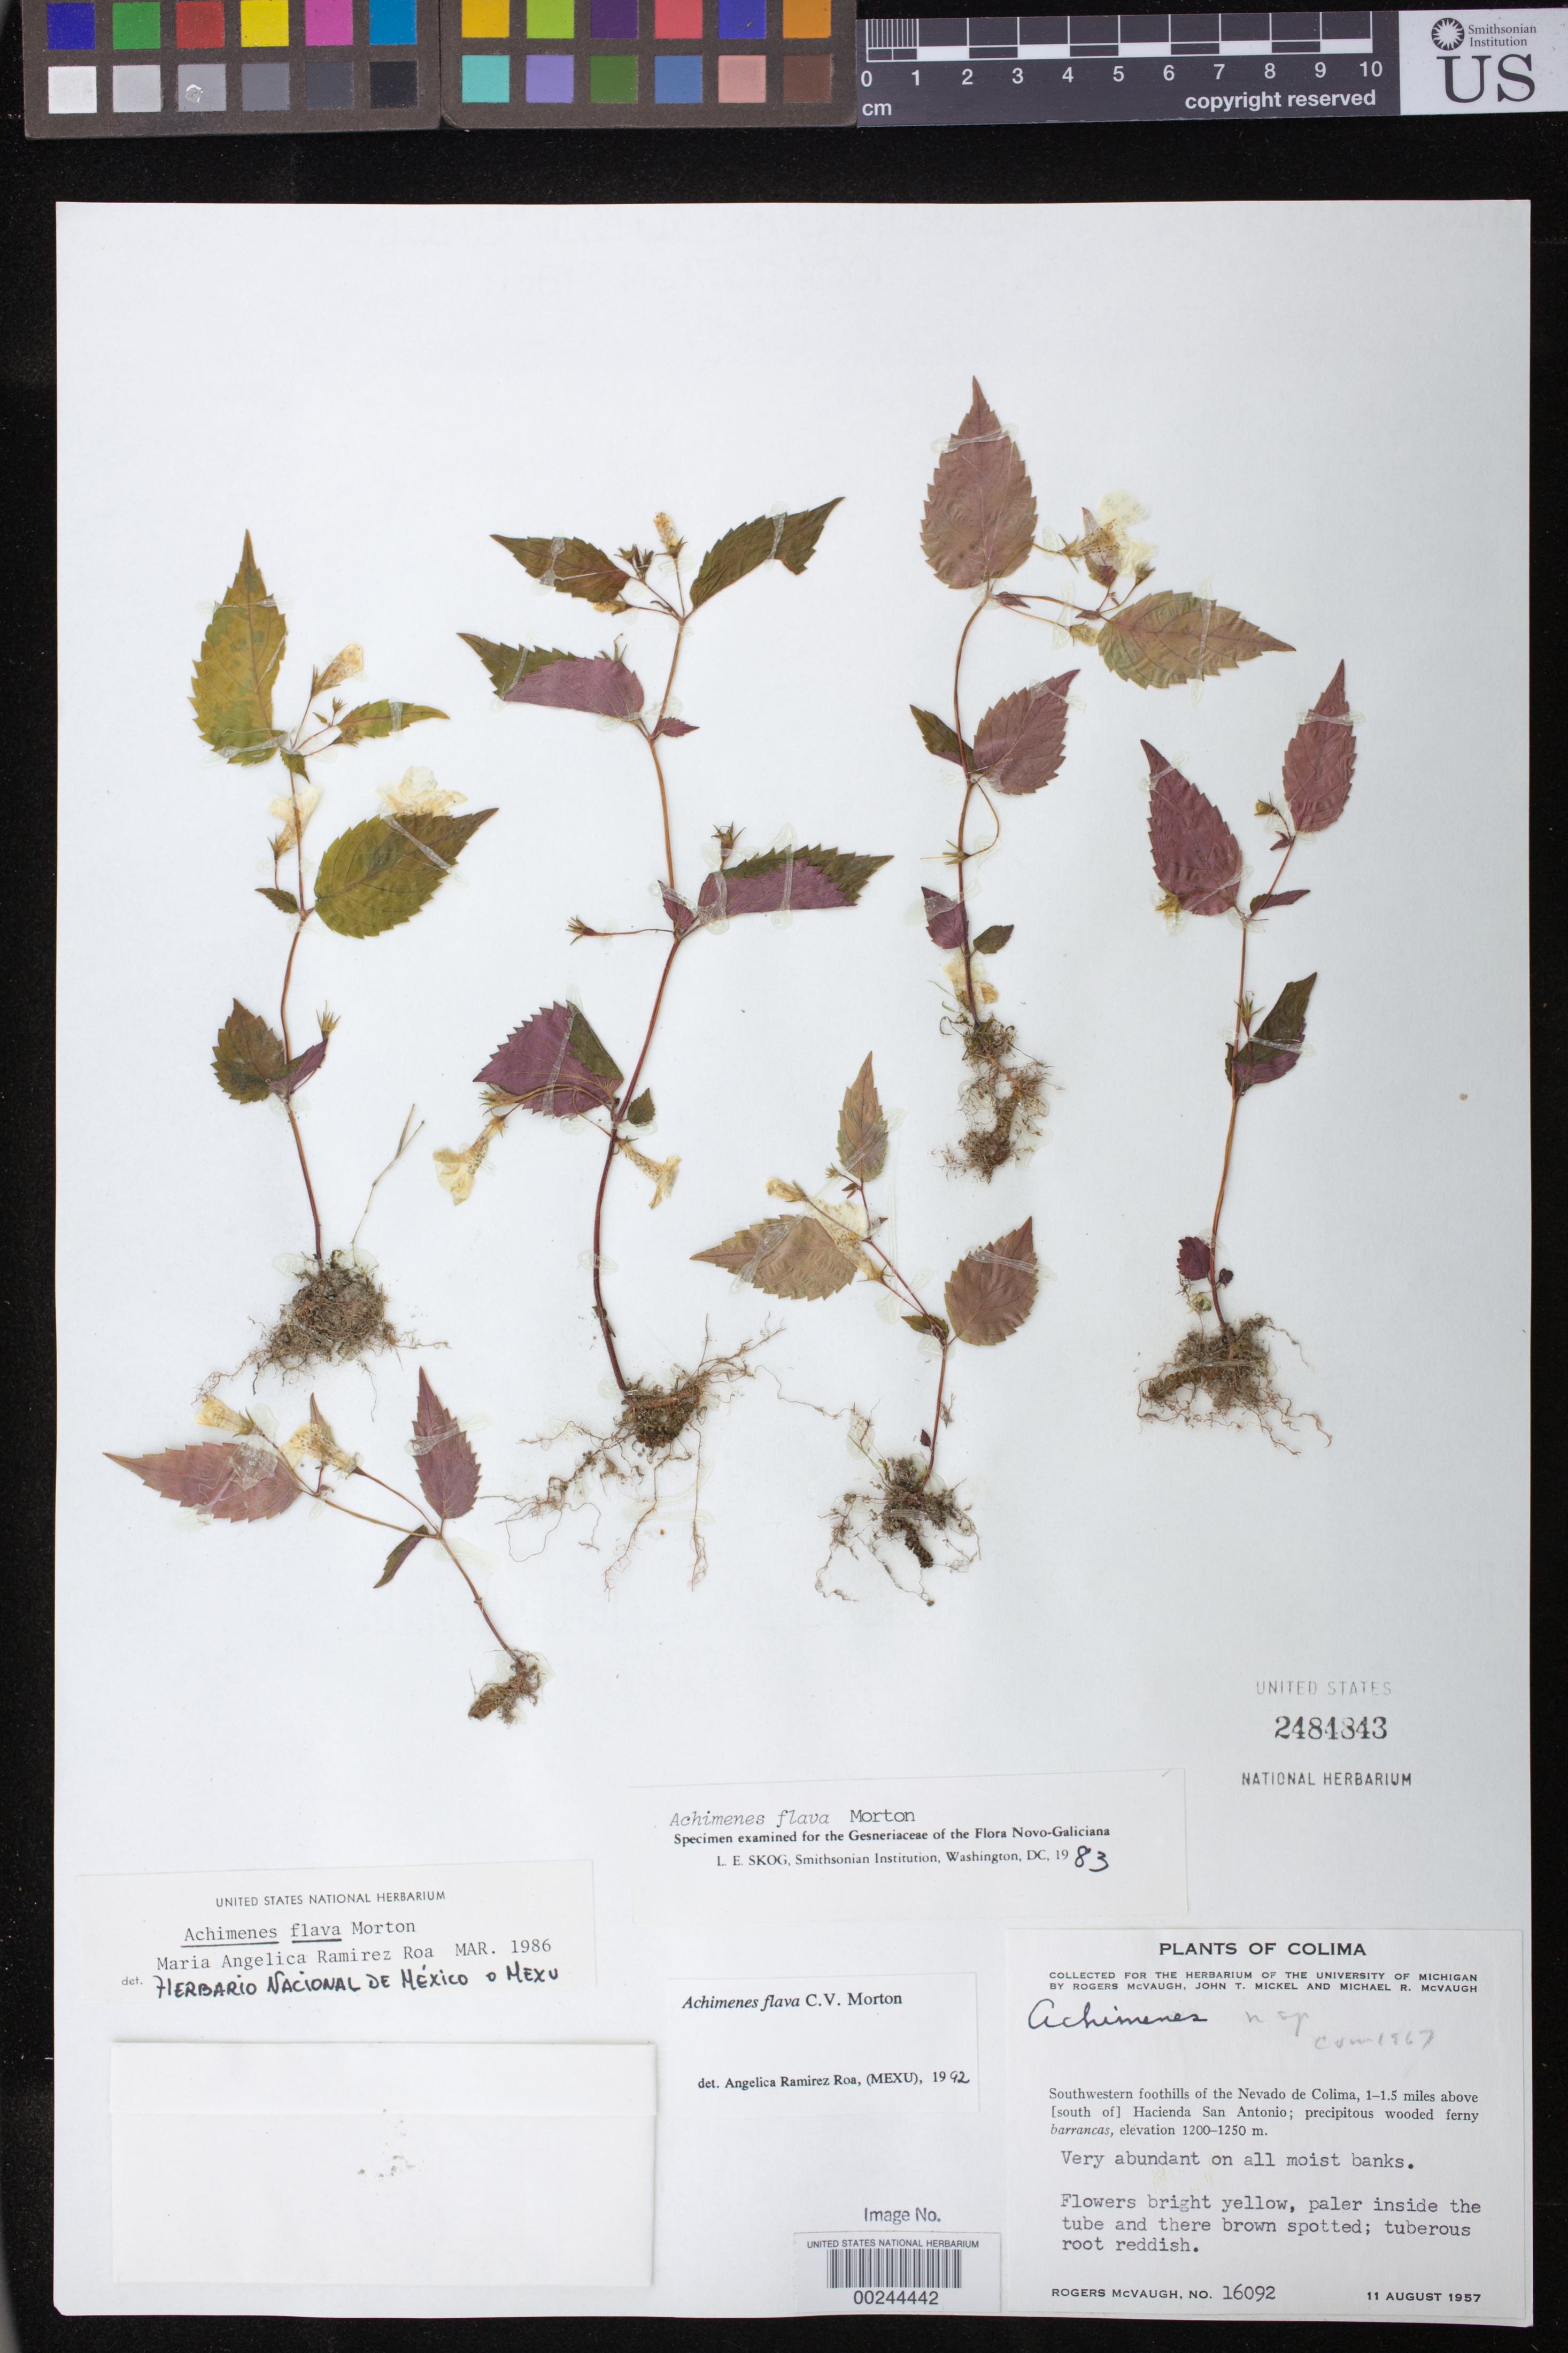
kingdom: Plantae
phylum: Tracheophyta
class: Magnoliopsida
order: Lamiales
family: Gesneriaceae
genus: Achimenes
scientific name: Achimenes flava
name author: C.V. Morton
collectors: R. McVaugh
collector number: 16092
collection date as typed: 11 Aug 1957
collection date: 1957-08-11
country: Mexico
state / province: Jalisco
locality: Southwestern foothills of the Nevado de Colima, 1-1.5 mi above +s of_ Hacienda San Antonio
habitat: Precipitous wooded ferny barrancas; very abundant in all moist banks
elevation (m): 1200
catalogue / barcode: US 2484843